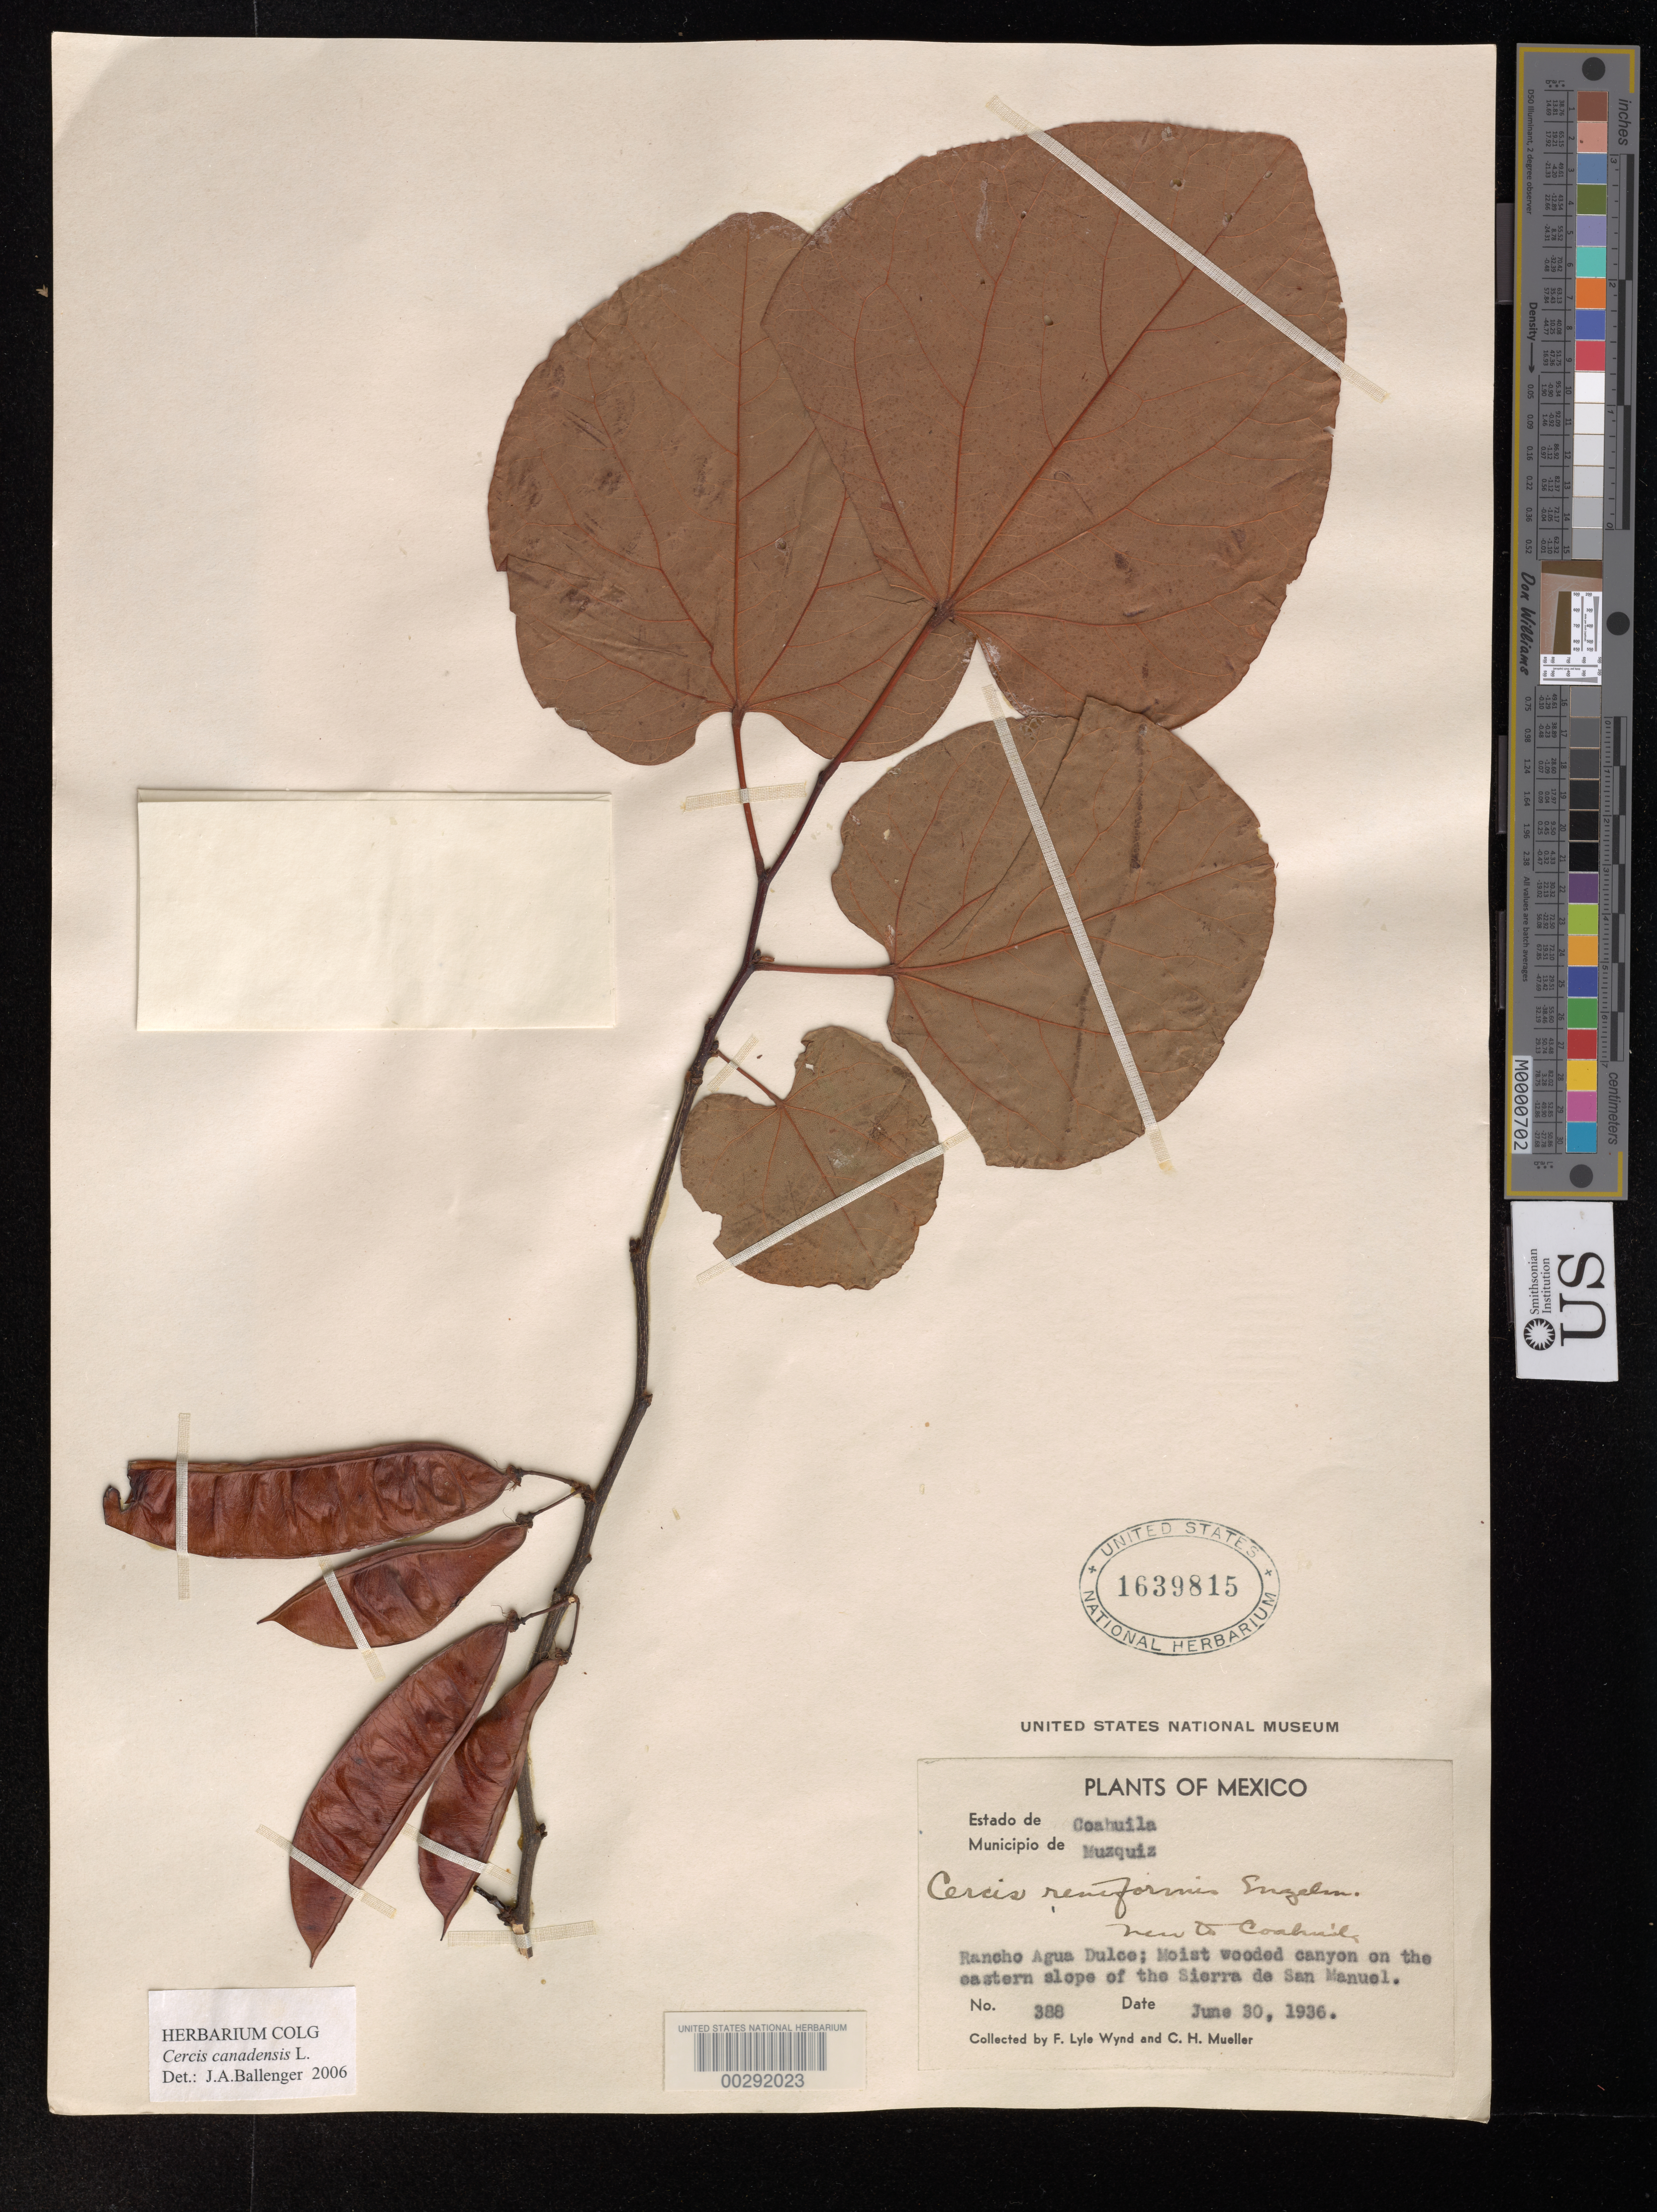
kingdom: Plantae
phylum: Tracheophyta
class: Magnoliopsida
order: Fabales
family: Fabaceae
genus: Cercis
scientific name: Cercis canadensis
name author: L.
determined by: Ballenger, J. A., (COLG), Columbus State University - Herbarium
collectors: F. L. Wynd & C. H. Muller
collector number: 388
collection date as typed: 30 Jun 1936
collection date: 1936-06-30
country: Mexico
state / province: Coahuila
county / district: Múzquiz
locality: Rancho Agua Dulce; canyon on the eastern slope of the Sierra de San Manuel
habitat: Wooded canyon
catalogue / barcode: US 1639815